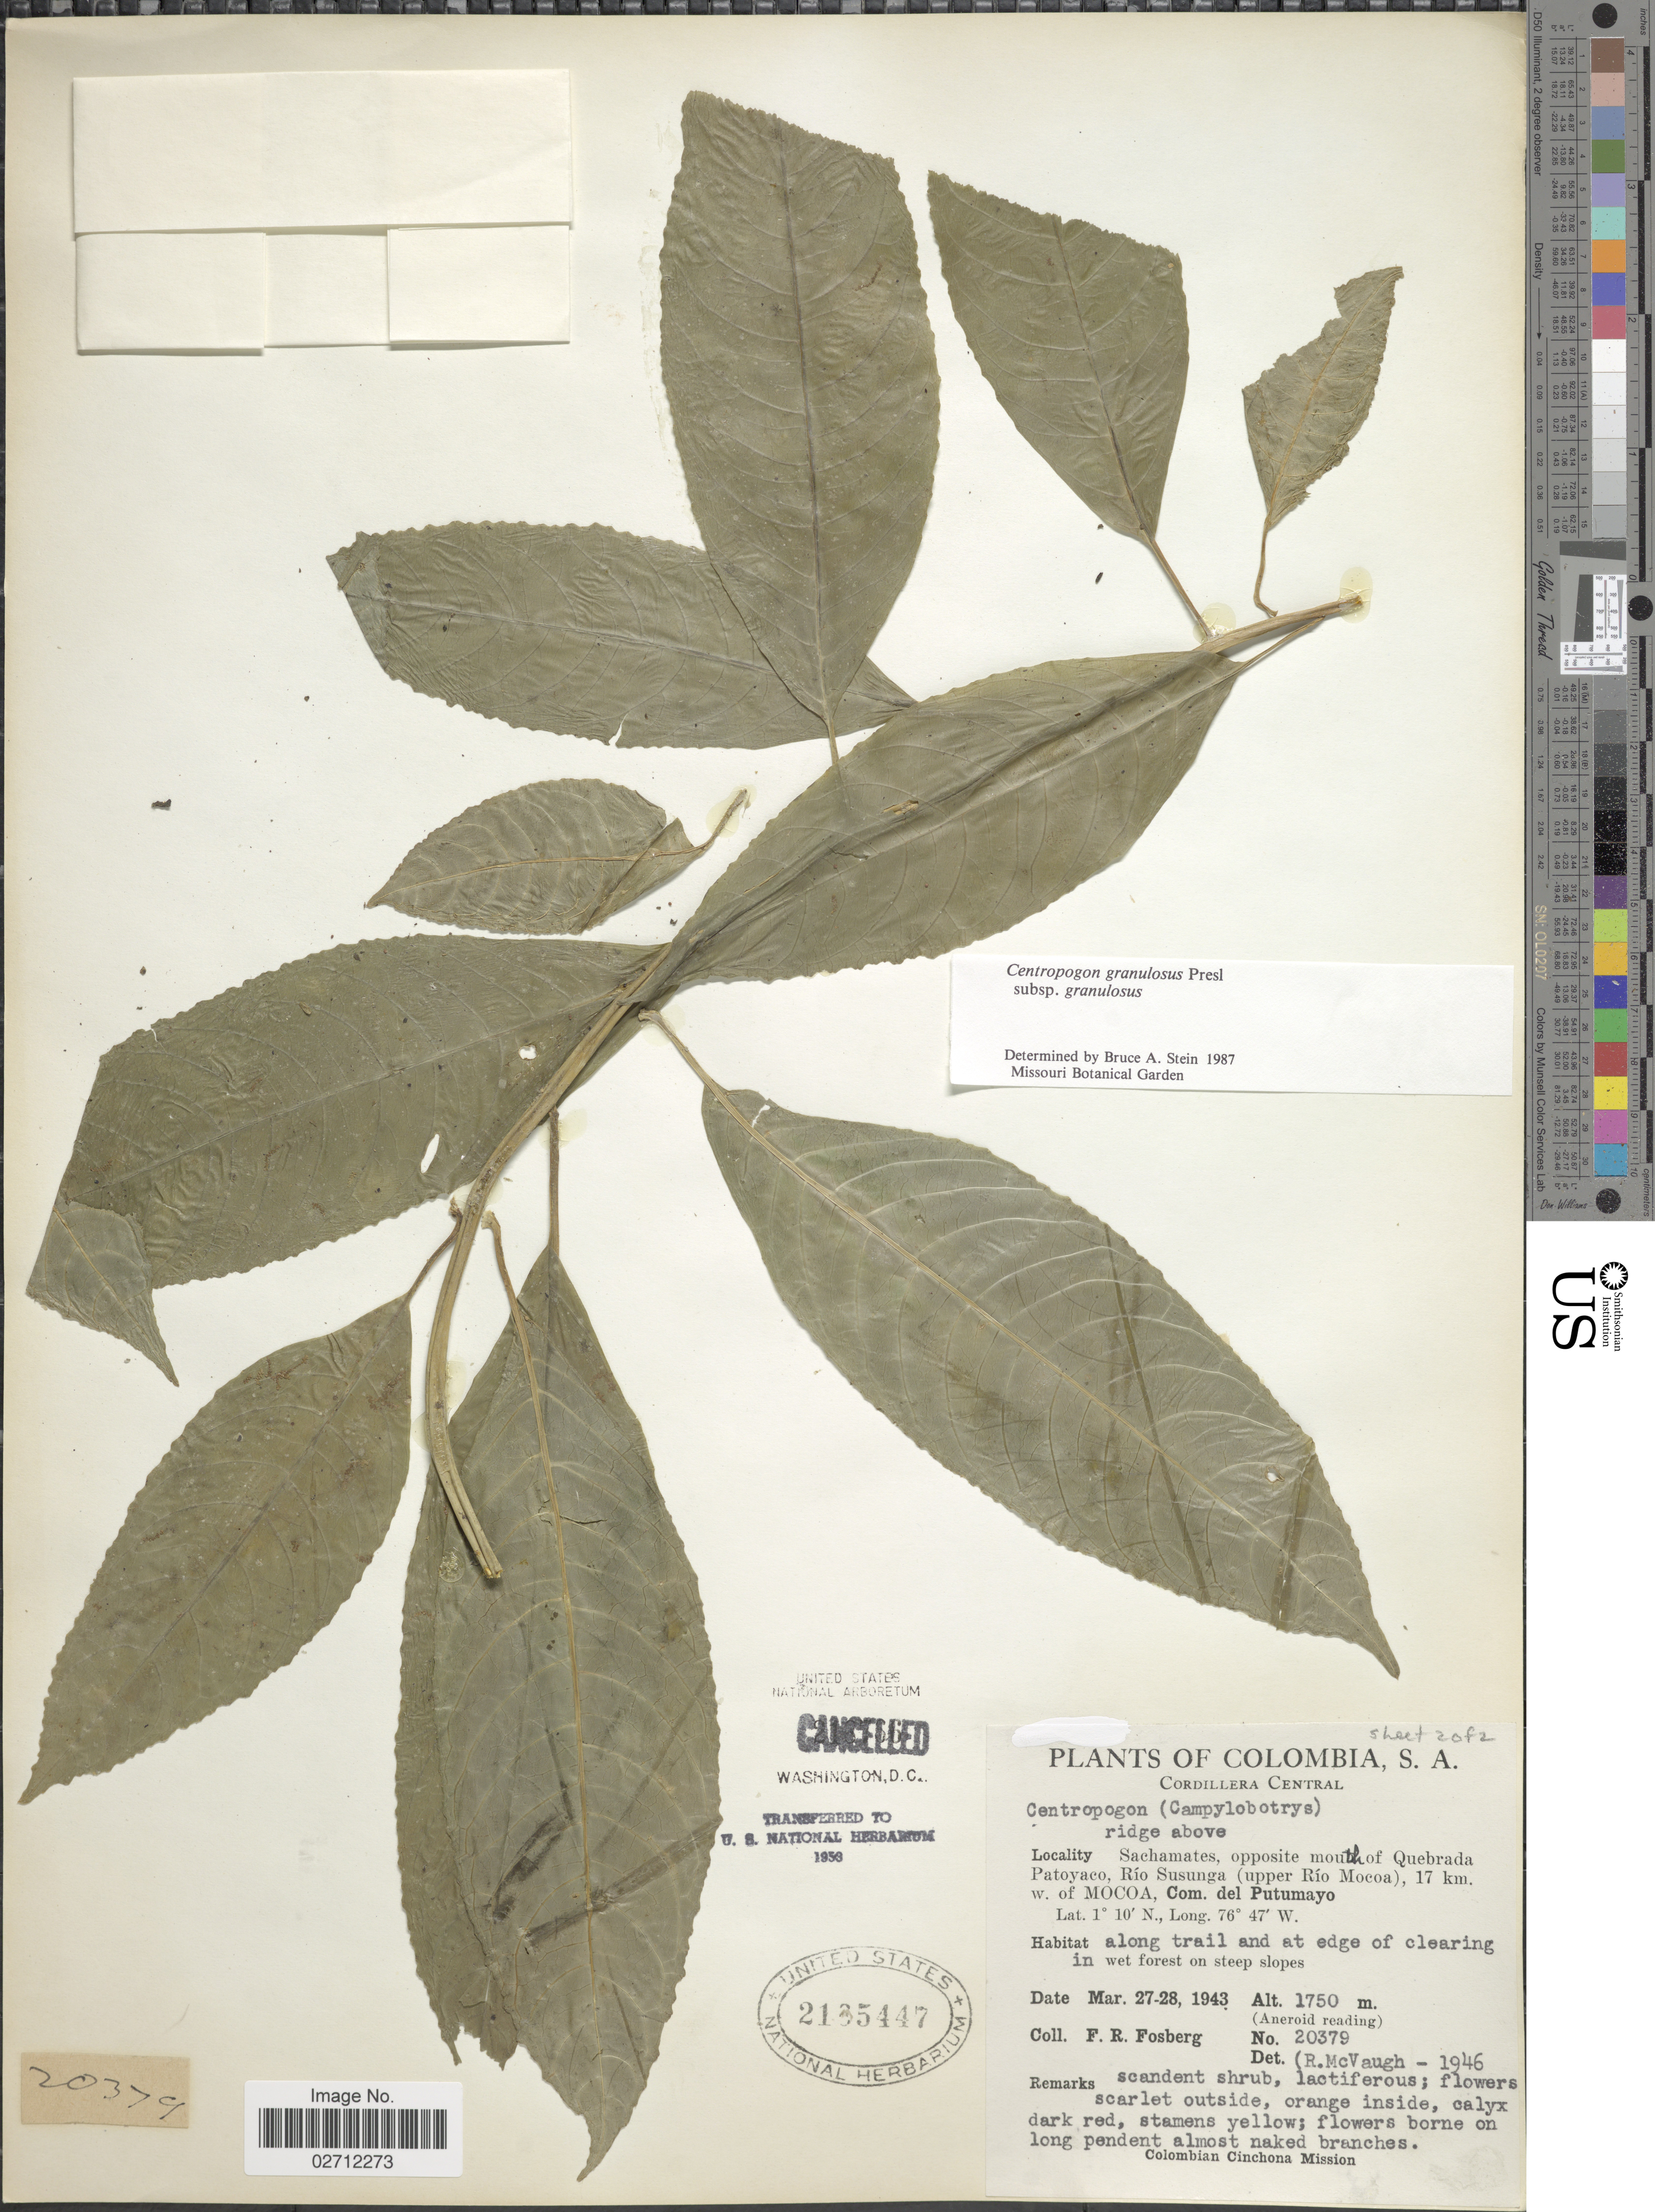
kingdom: Plantae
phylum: Tracheophyta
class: Magnoliopsida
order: Asterales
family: Campanulaceae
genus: Centropogon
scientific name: Centropogon granulosus subsp. granulosus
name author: C. Presl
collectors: F. R. Fosberg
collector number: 20379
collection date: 1943-03-27/1943-03-28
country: Colombia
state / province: Putumayo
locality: Cordillera Oriental, ridge above Sachamates, opposite mouth of Quebrada Patoyaco, Rio Susunga (upper Rio Mocoa), 17 km. w. of Mocoa, Com. del Putumayo, along trail and at edge of clearing in wet forest on steep slopes.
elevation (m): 1750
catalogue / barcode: US 2135447